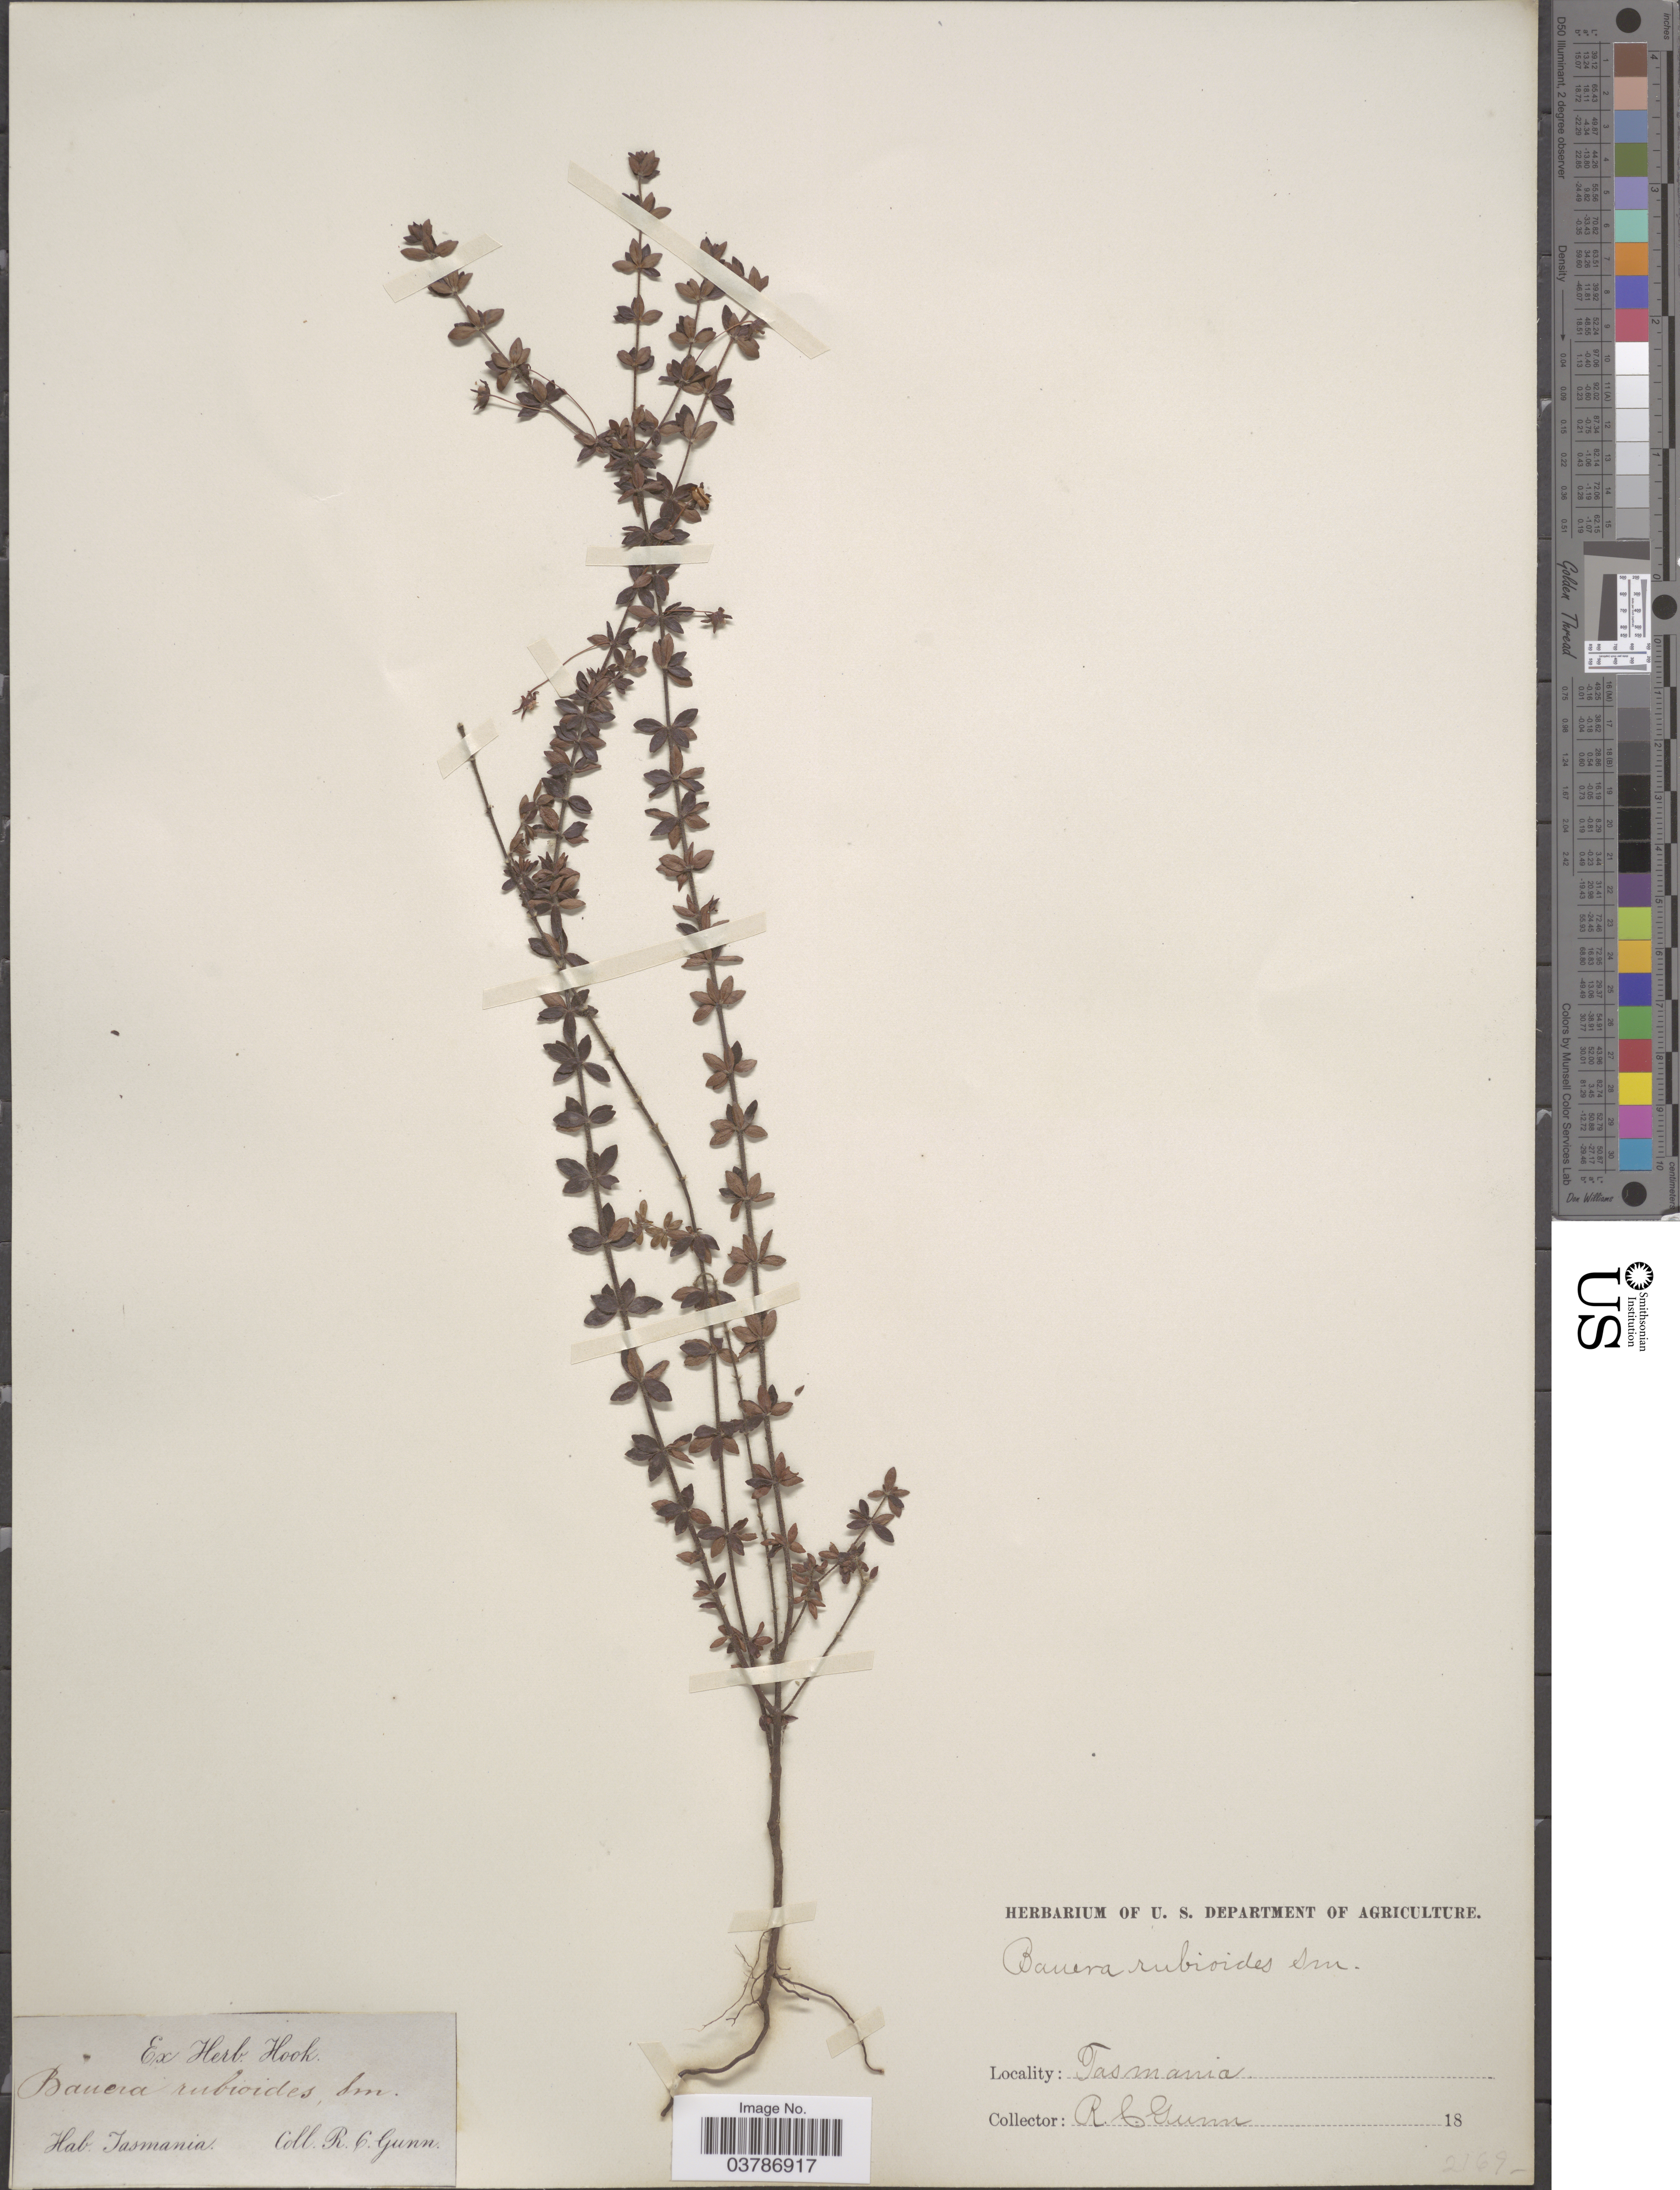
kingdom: Plantae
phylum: Tracheophyta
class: Magnoliopsida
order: Oxalidales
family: Cunoniaceae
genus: Bauera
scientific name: Bauera rubioides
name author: Andrews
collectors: R. Gunn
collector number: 2169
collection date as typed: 18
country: Australia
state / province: Tasmania